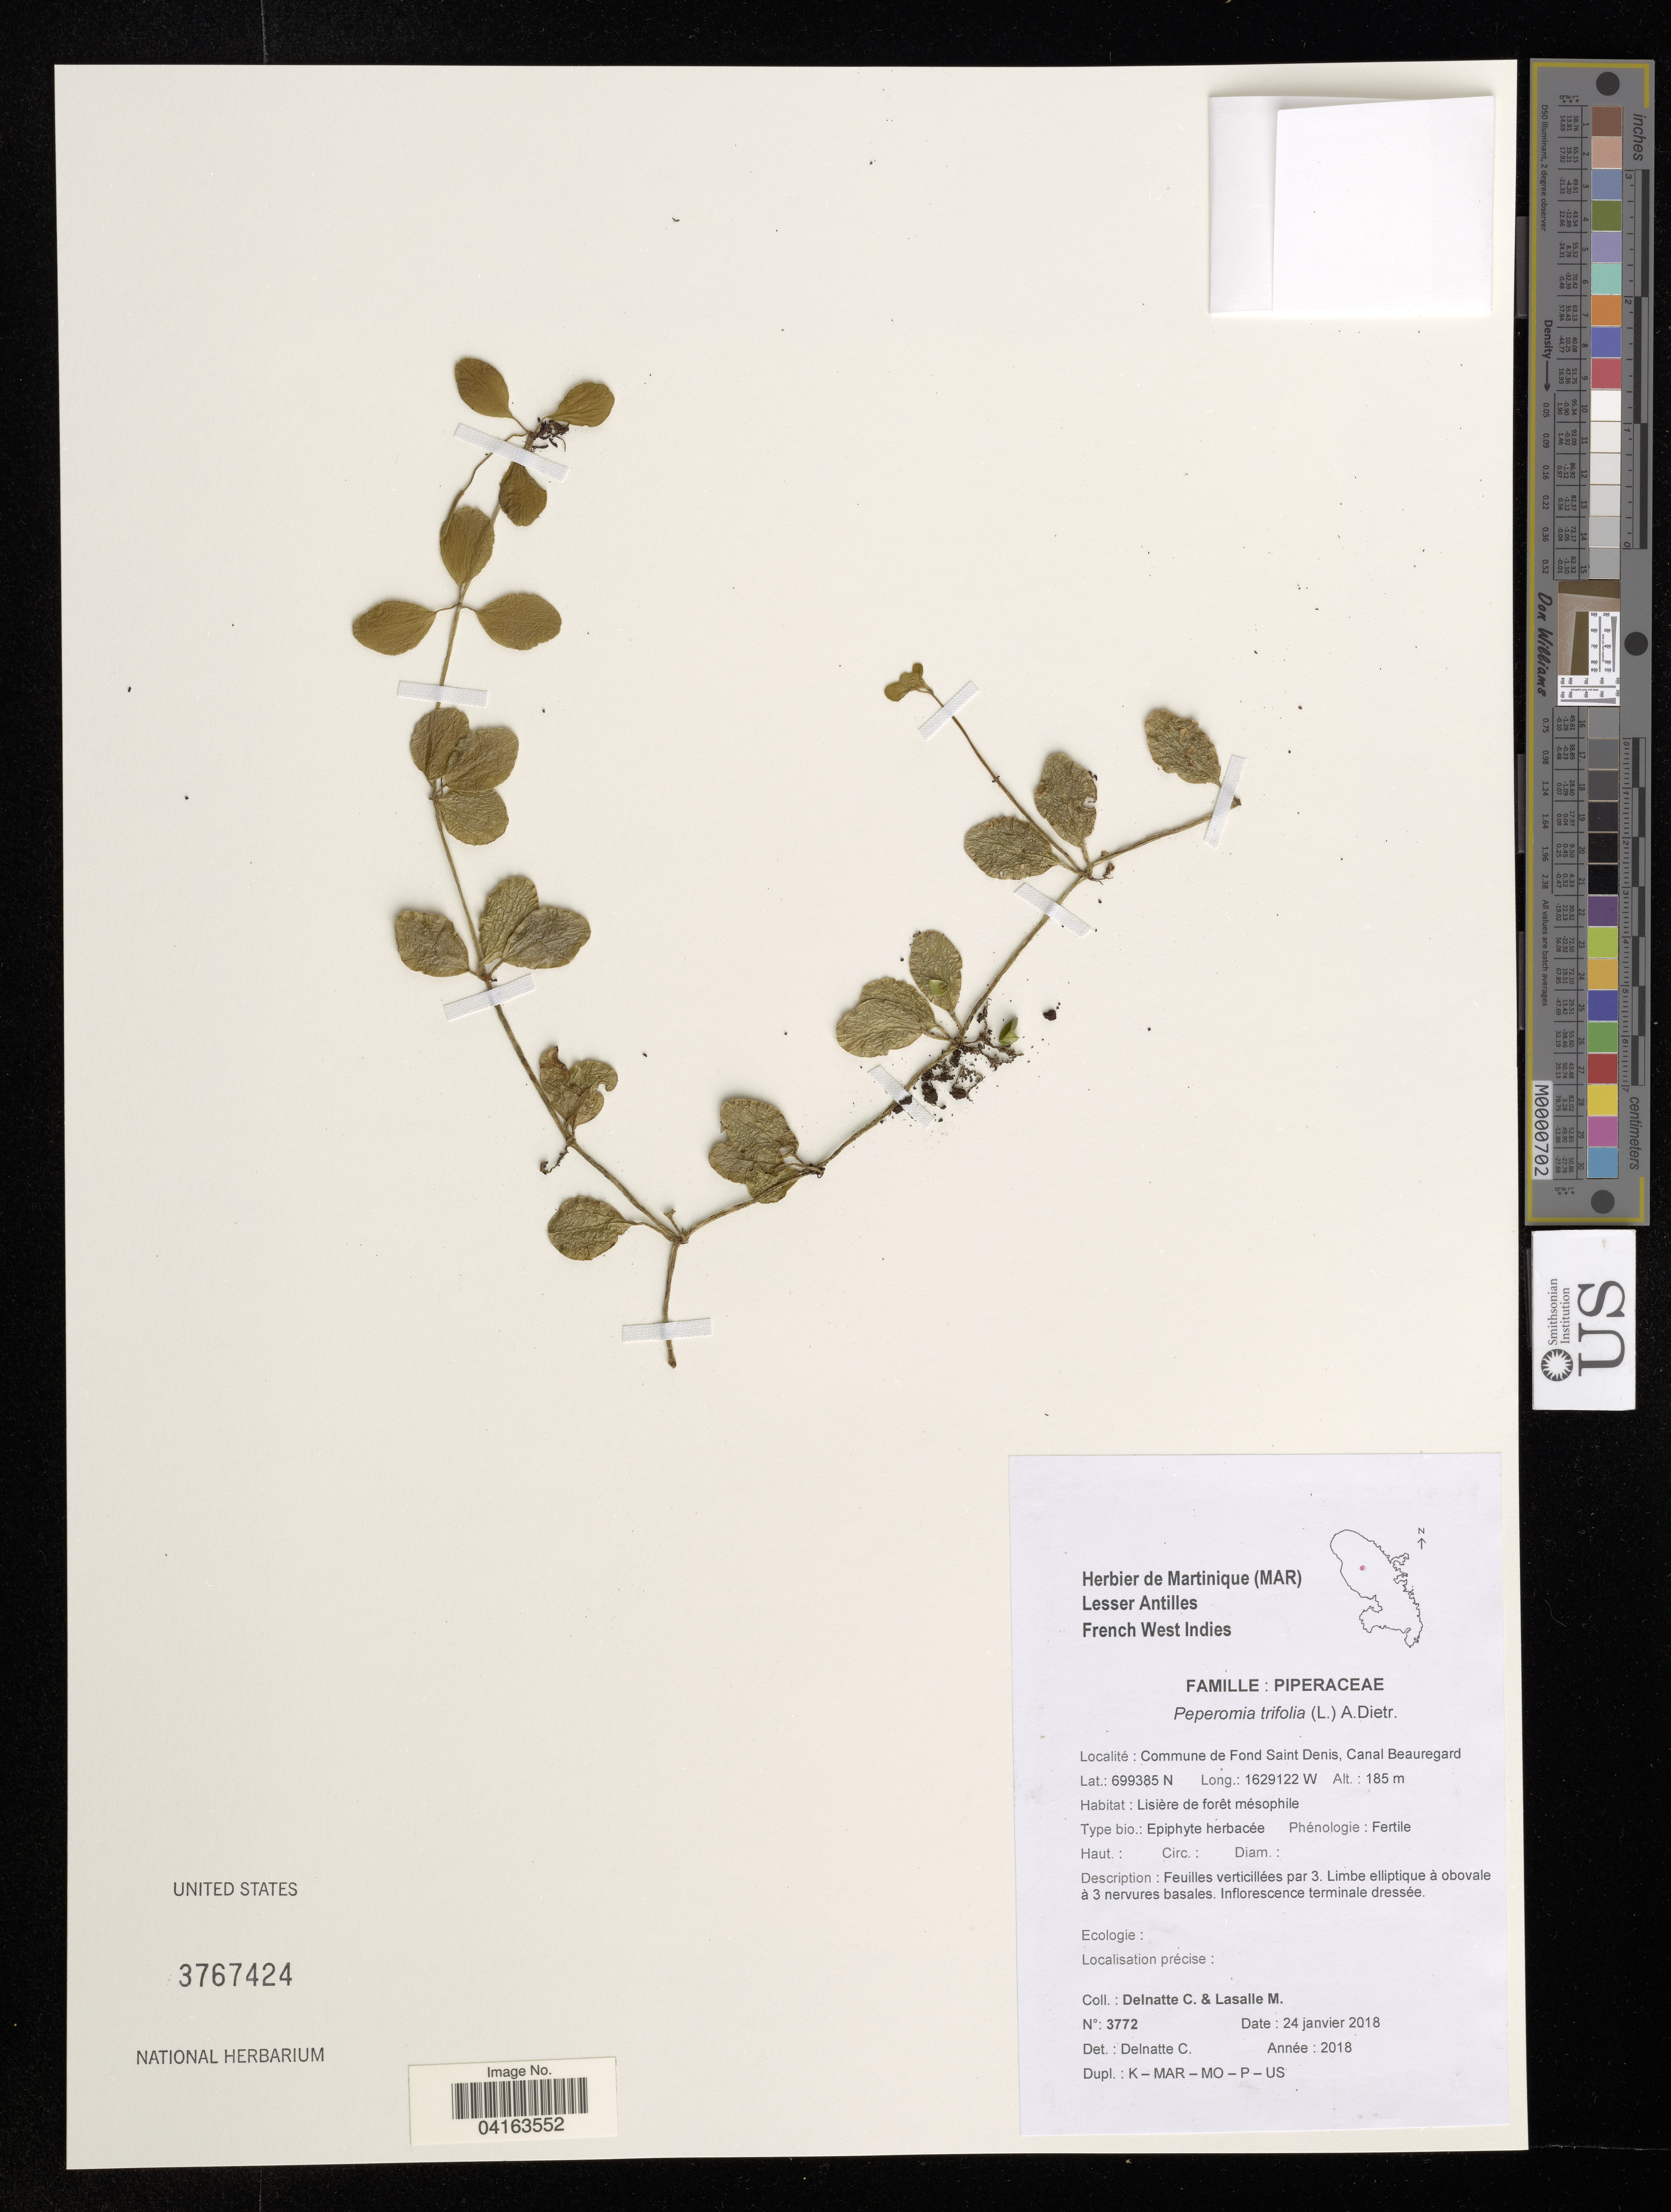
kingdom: Plantae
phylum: Tracheophyta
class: Magnoliopsida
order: Piperales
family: Piperaceae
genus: Peperomia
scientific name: Peperomia trifolia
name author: (L.) A. Dietr.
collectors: C. Delnatte & M. Lasalle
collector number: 3772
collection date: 2018-01-24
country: Grenada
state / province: Carriacou and Petite Martinique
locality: Lesser Antilles. French West Indies. Commune de Fond Saint Denis, Canal Beauregard.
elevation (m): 185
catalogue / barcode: US 3767424